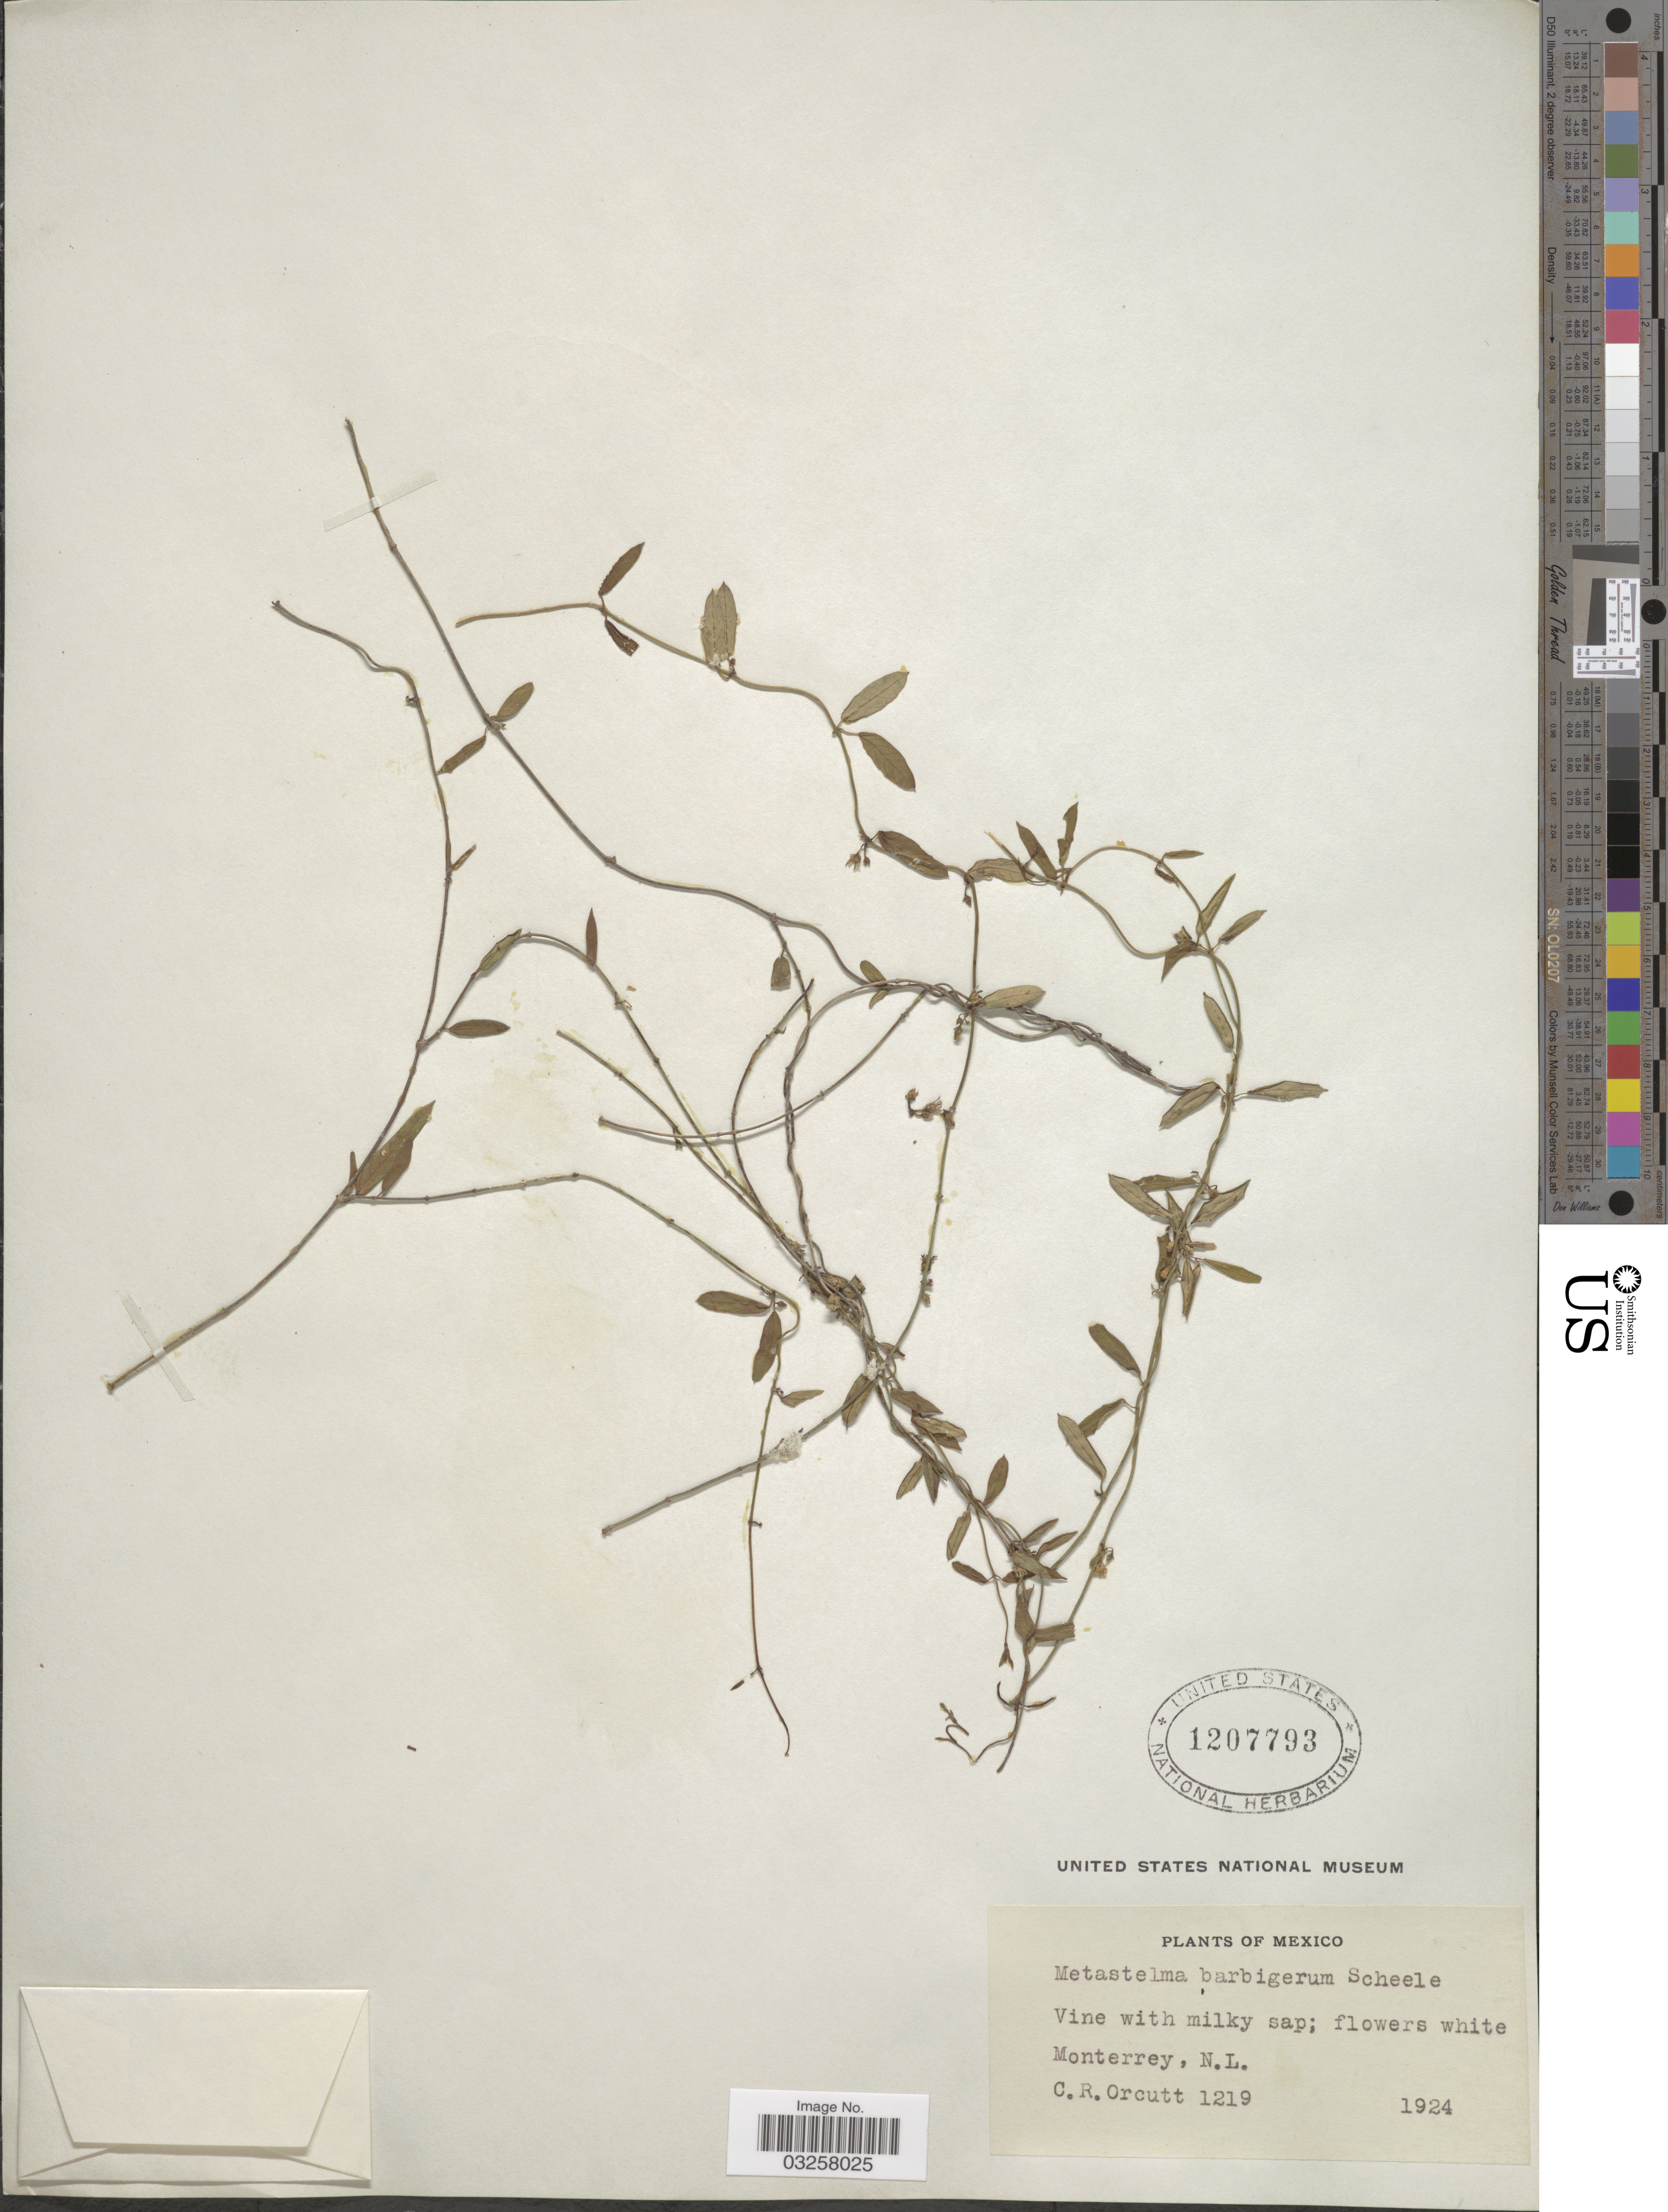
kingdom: Plantae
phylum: Tracheophyta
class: Magnoliopsida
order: Gentianales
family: Apocynaceae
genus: Metastelma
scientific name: Metastelma barbigerum subsp. barbigerum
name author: Scheele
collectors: C. R. Orcutt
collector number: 1219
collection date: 1924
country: Mexico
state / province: Nuevo León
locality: Monterrey, N. L.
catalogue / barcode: US 1207793